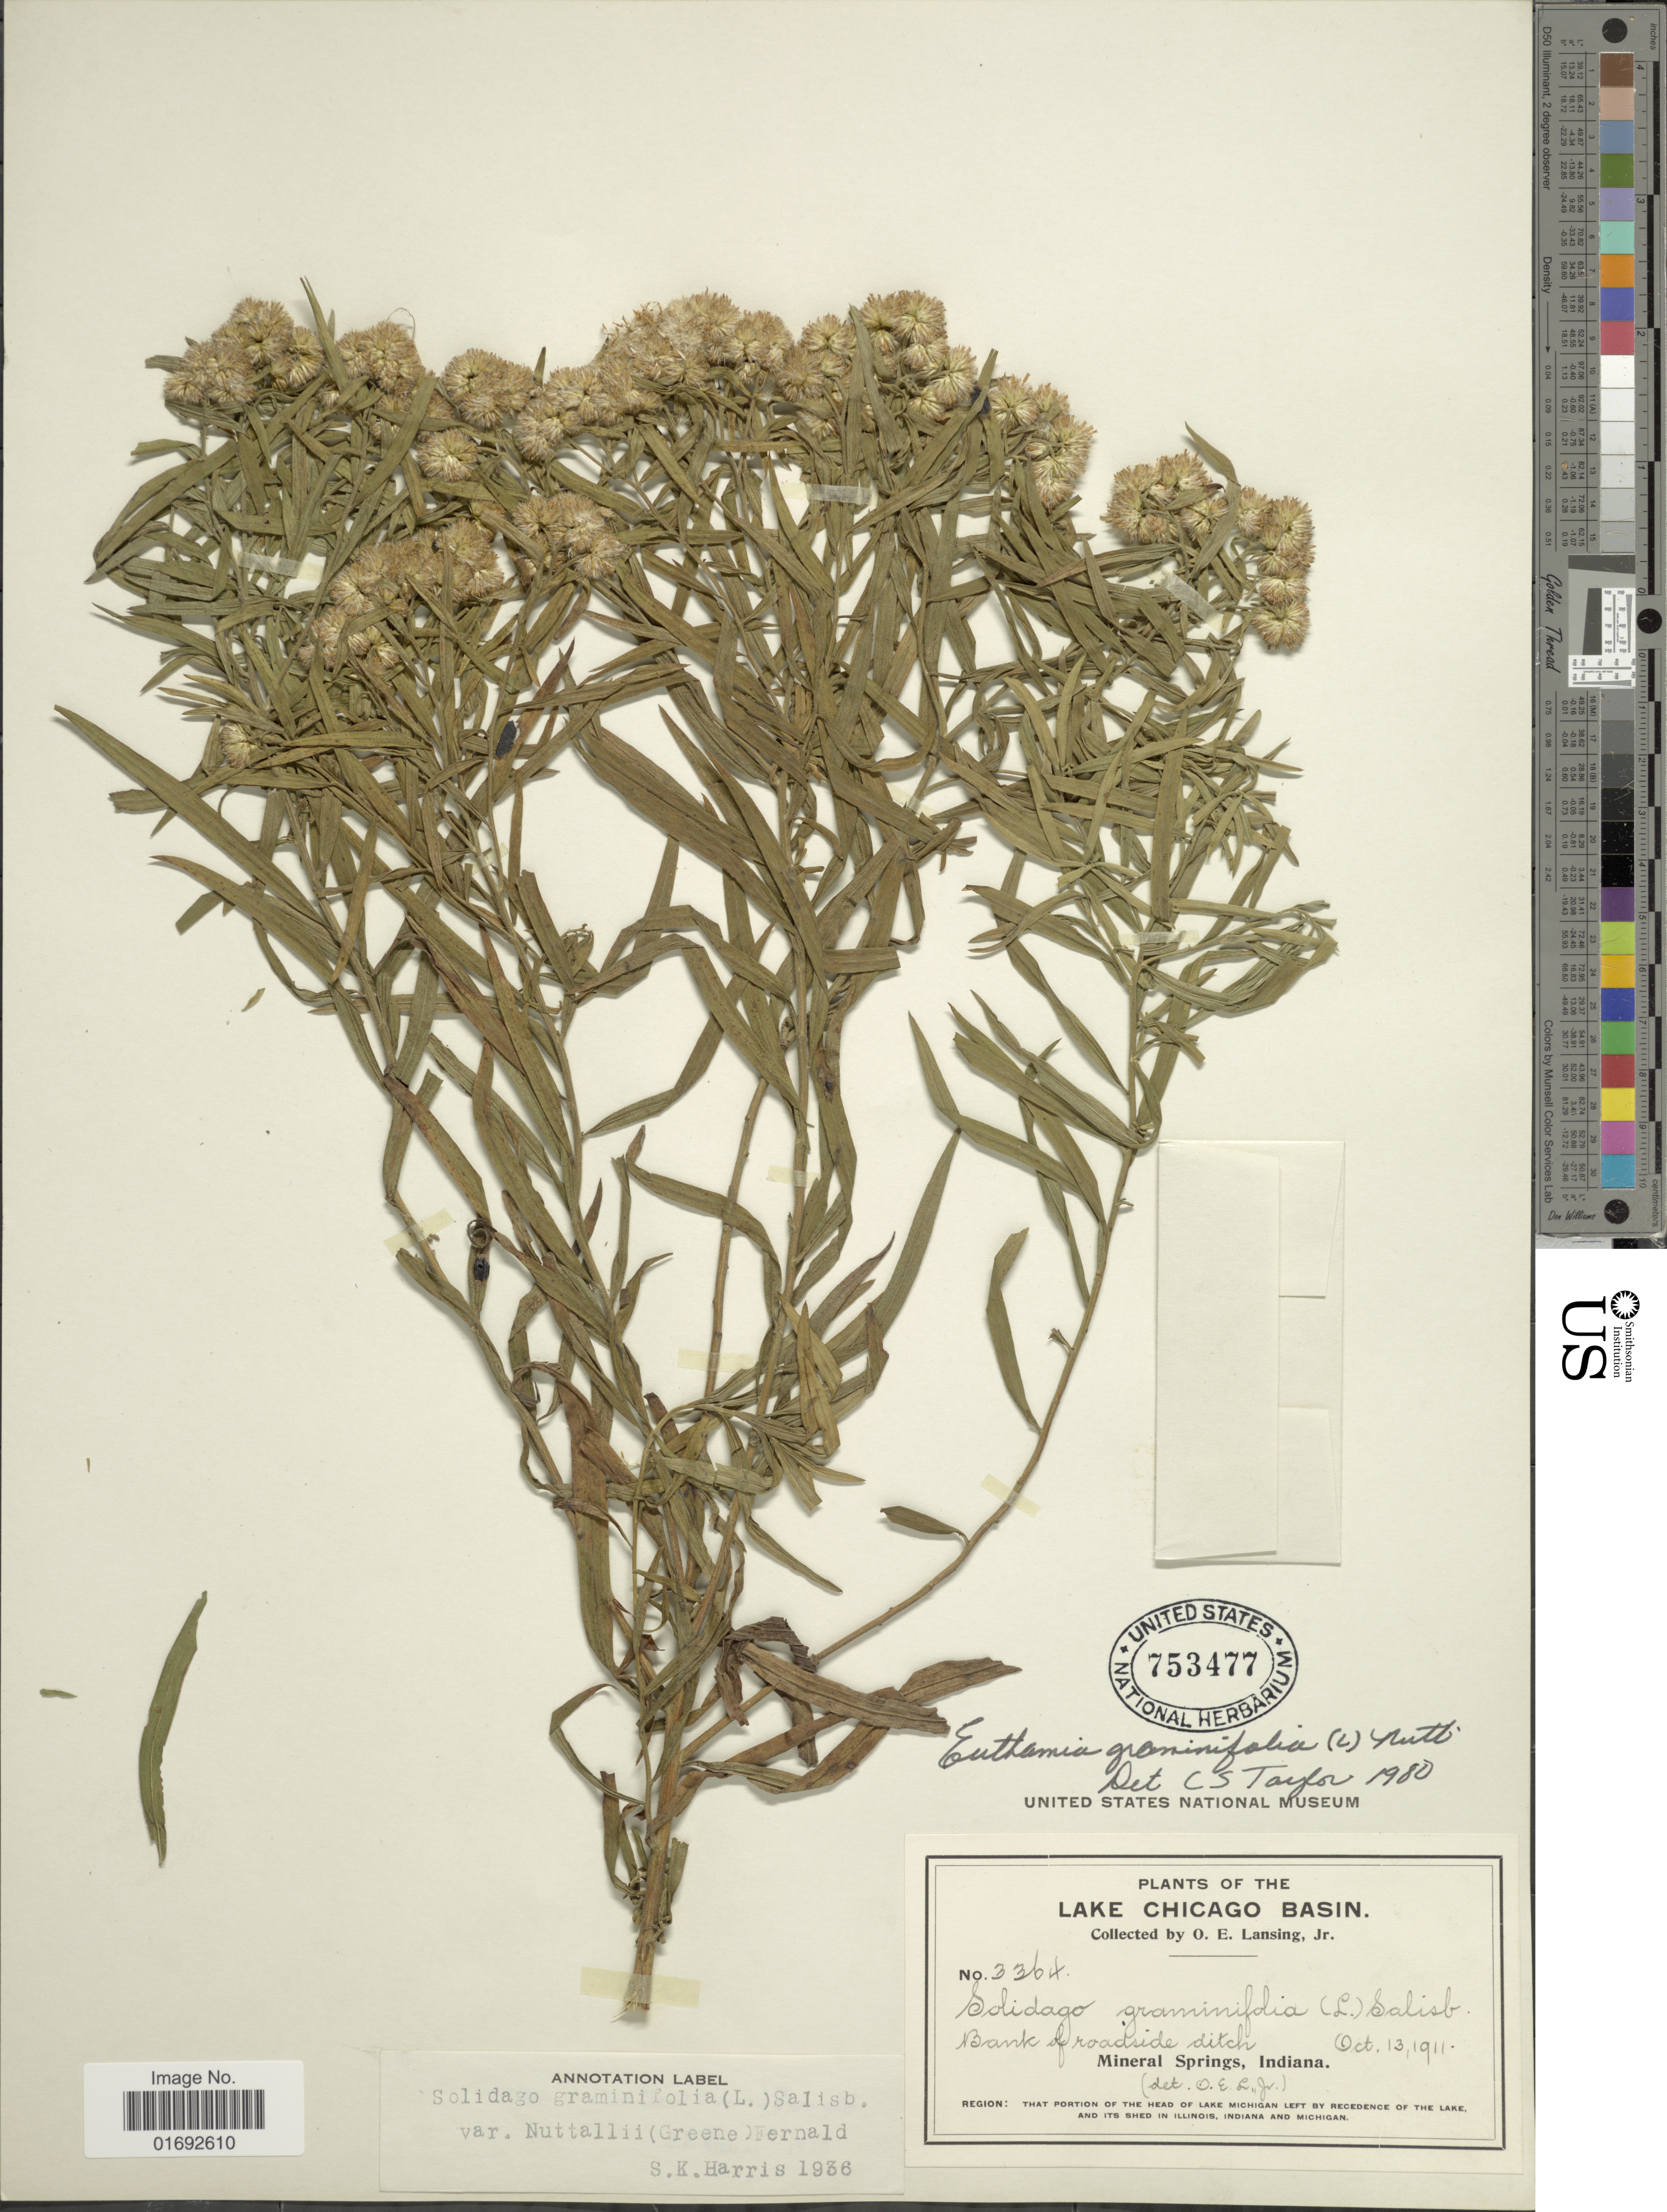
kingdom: Plantae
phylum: Tracheophyta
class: Magnoliopsida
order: Asterales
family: Asteraceae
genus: Euthamia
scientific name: Euthamia graminifolia var. nuttalii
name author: (S.W. Greene) W. Stone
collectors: O. Lansing Jr.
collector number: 3364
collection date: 1911-10-13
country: United States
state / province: Indiana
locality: Lake Chicago Basin, Mineral Springs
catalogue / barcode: US 753477